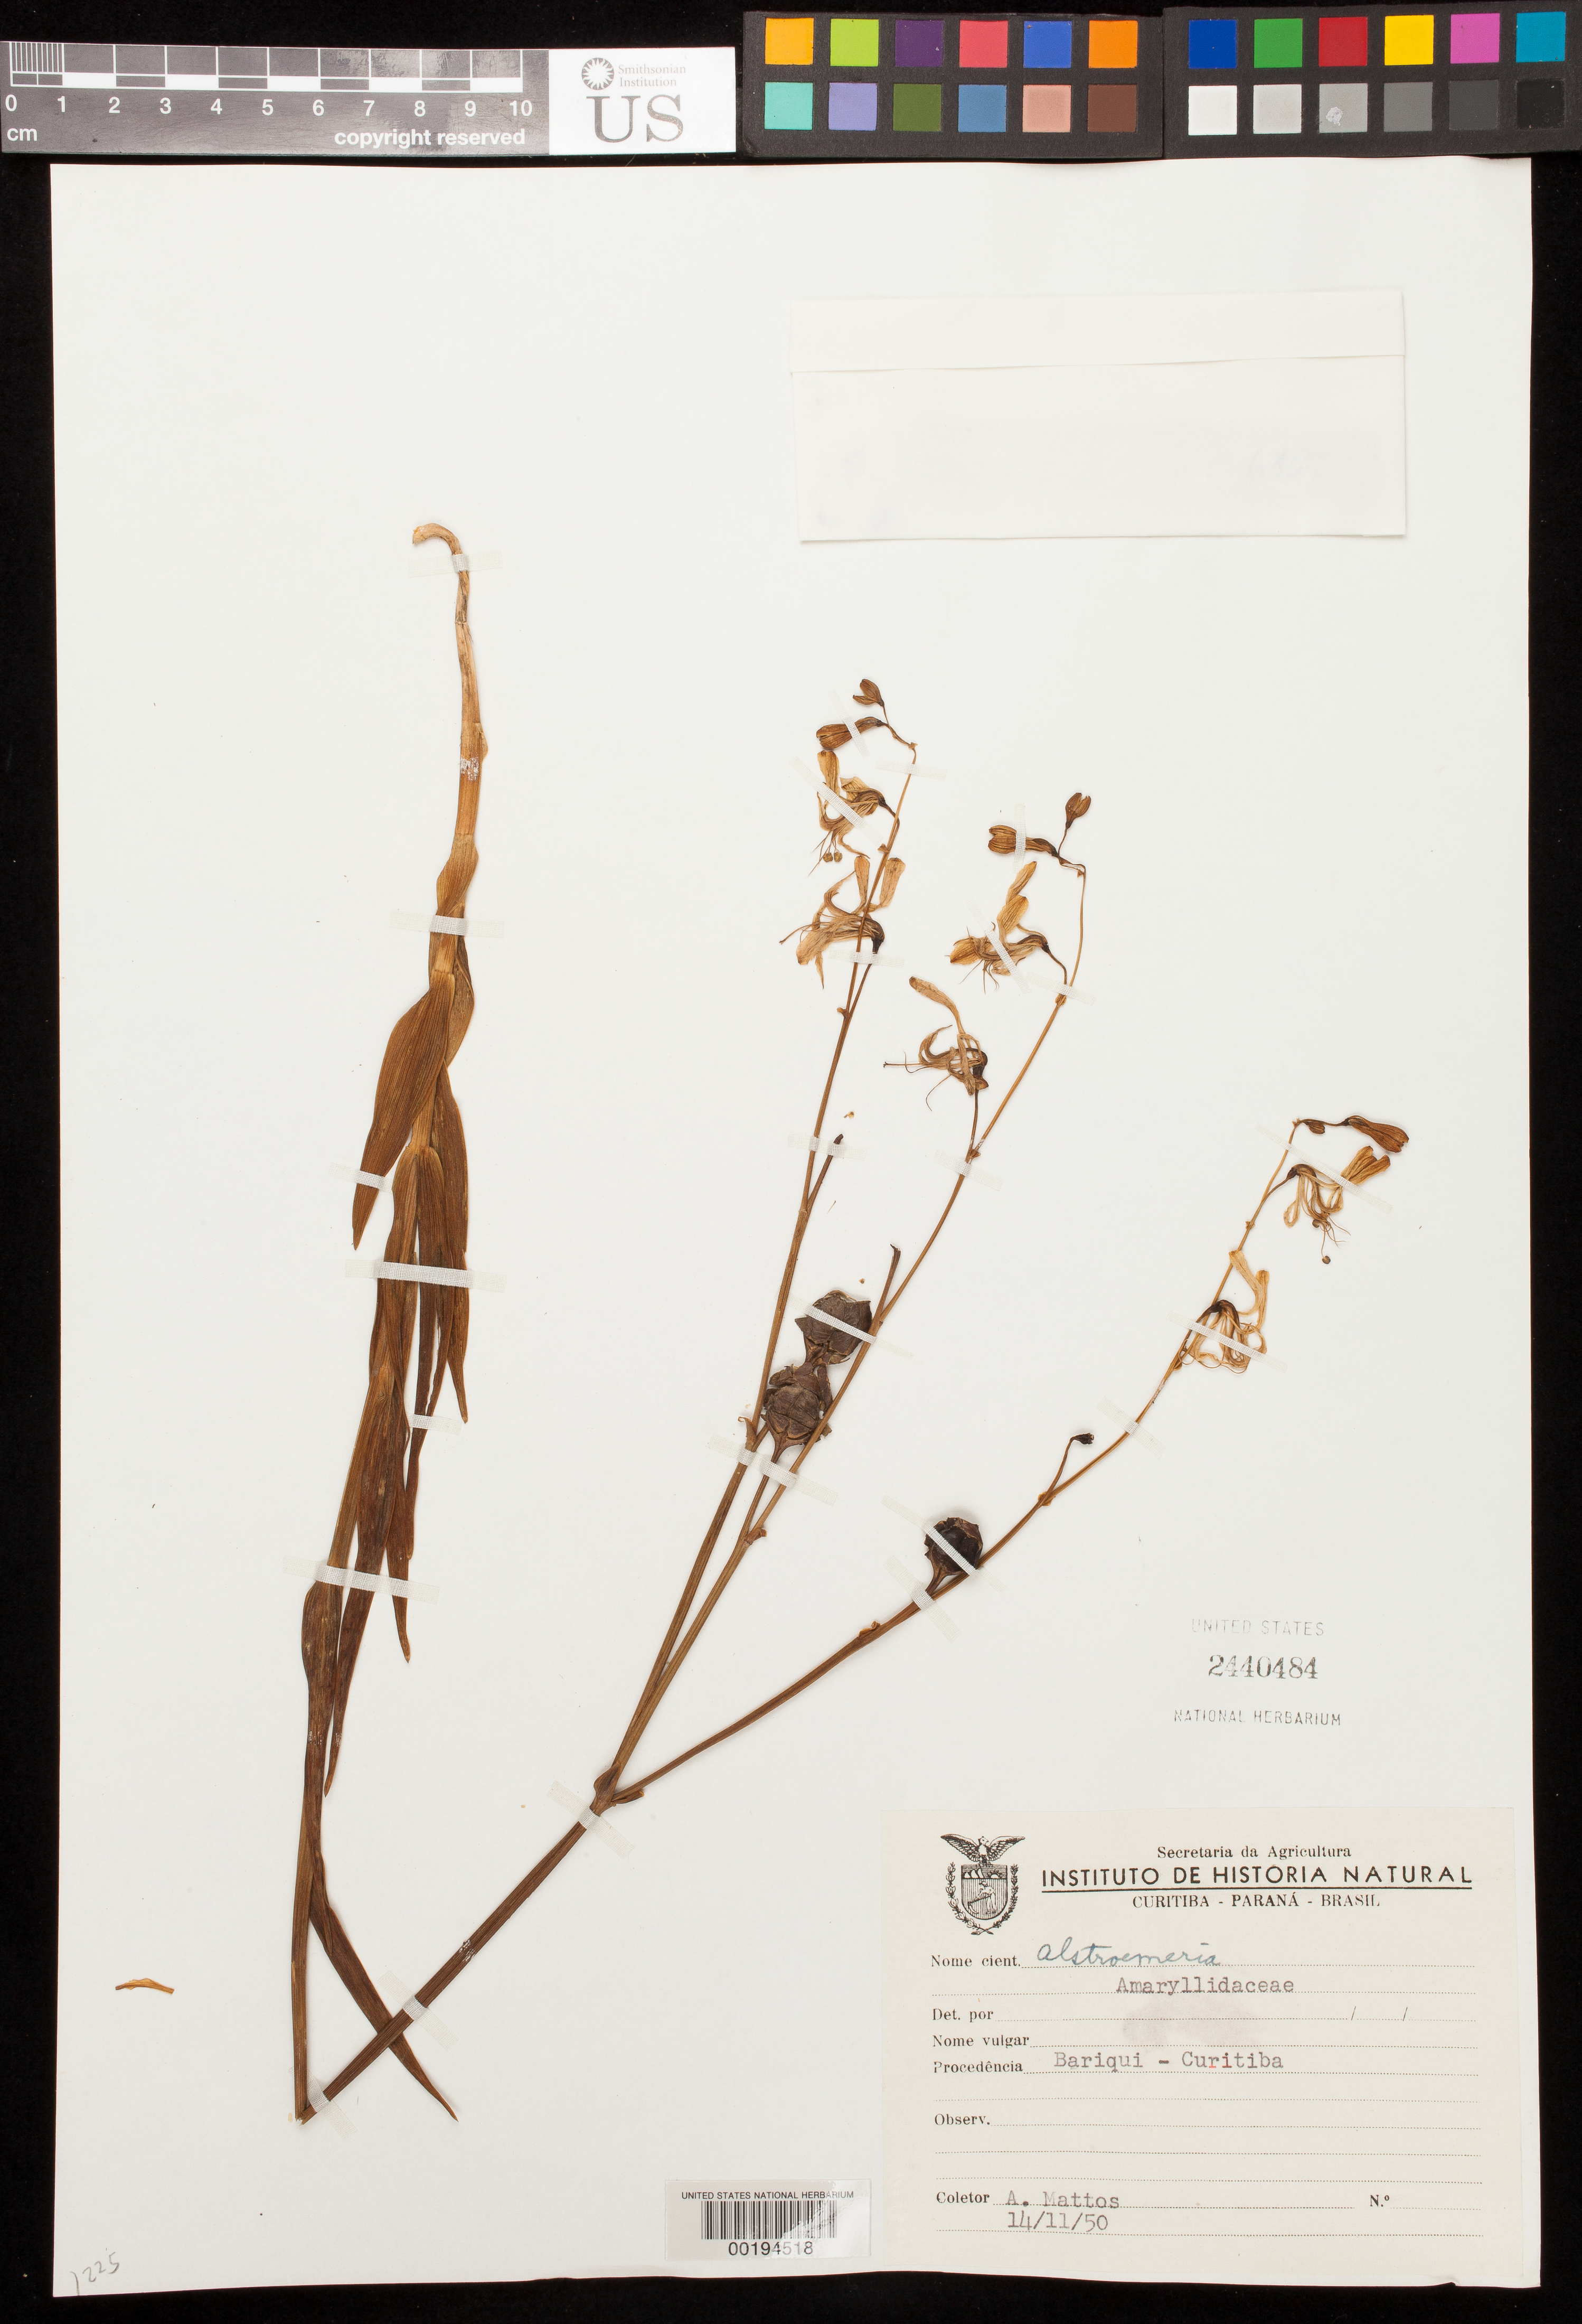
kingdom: Plantae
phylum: Tracheophyta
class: Liliopsida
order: Liliales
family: Alstroemeriaceae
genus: Alstroemeria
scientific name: Alstroemeria sp.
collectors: A. Mattos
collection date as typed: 14 Nov 1950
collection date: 1950-11-14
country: Brazil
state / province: Paraná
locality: Curitiba (bariqui)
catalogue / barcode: US 2440484